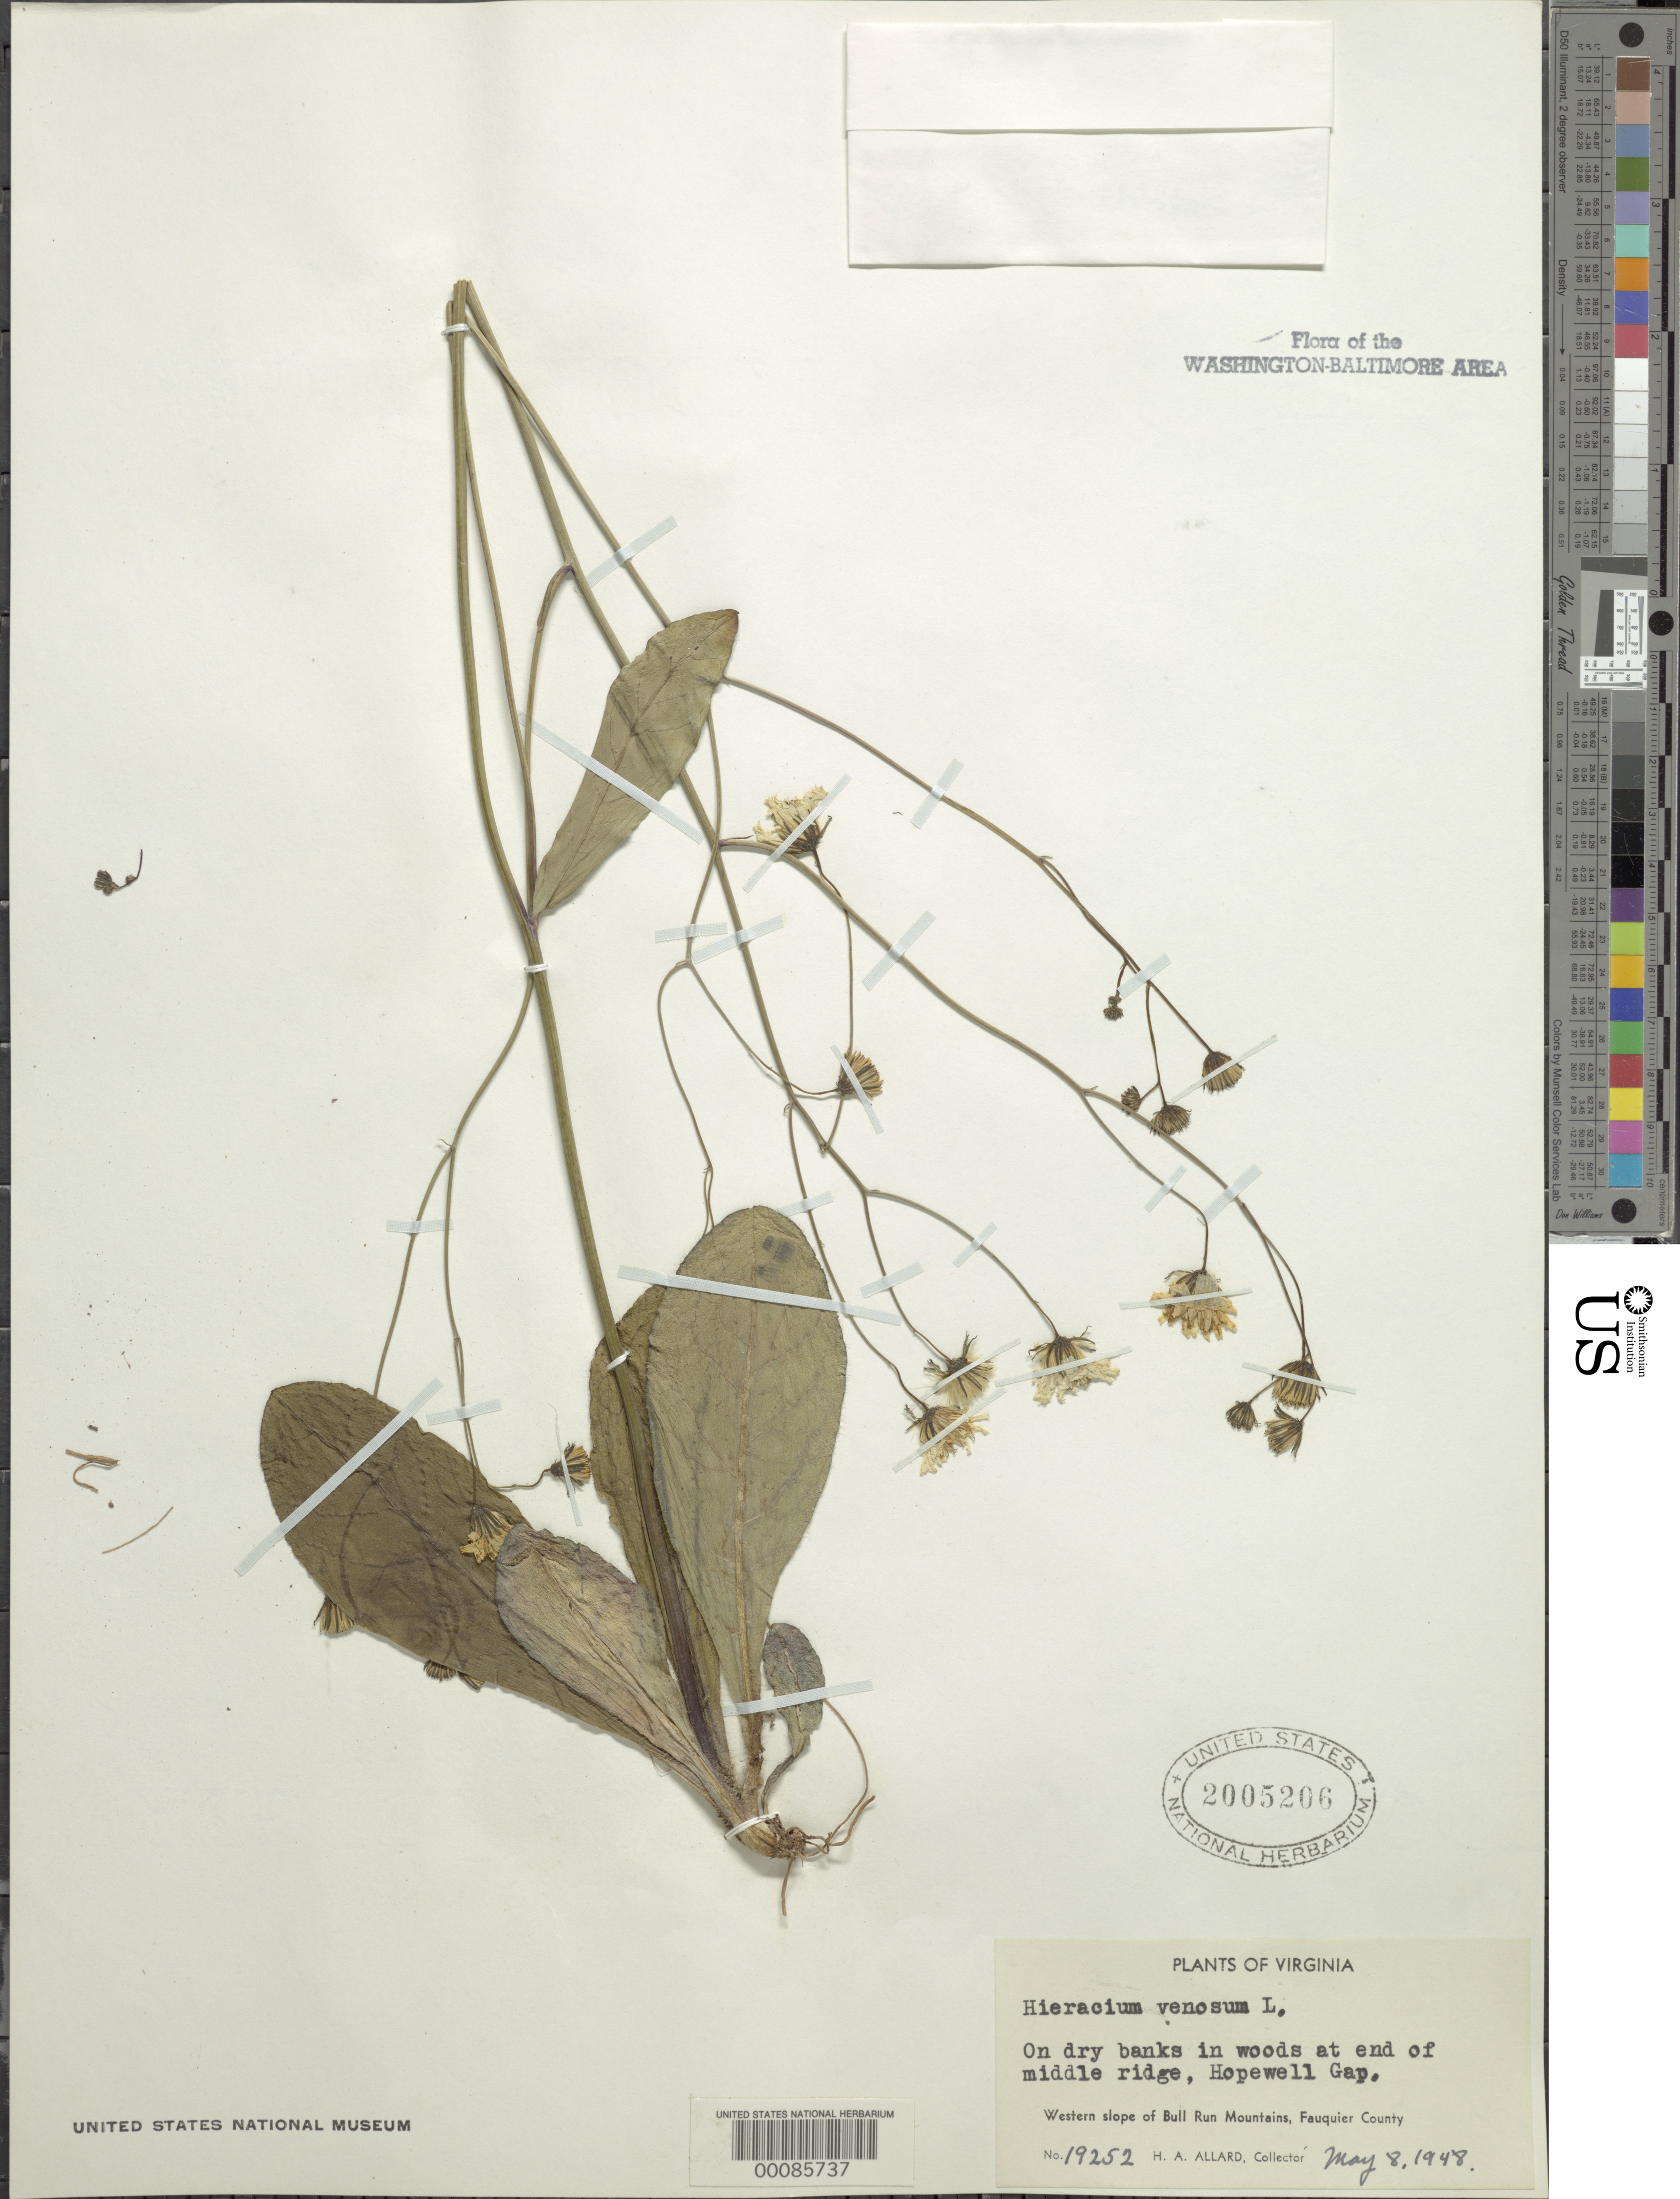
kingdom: Plantae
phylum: Tracheophyta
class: Magnoliopsida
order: Asterales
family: Asteraceae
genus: Hieracium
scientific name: Hieracium venosum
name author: L.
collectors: H. A. Allard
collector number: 19252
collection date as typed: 08 May 1948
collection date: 1948-05-08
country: United States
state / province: Virginia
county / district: Fauquier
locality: Hopewell Gap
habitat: Dry bank in woods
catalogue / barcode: US 2005206